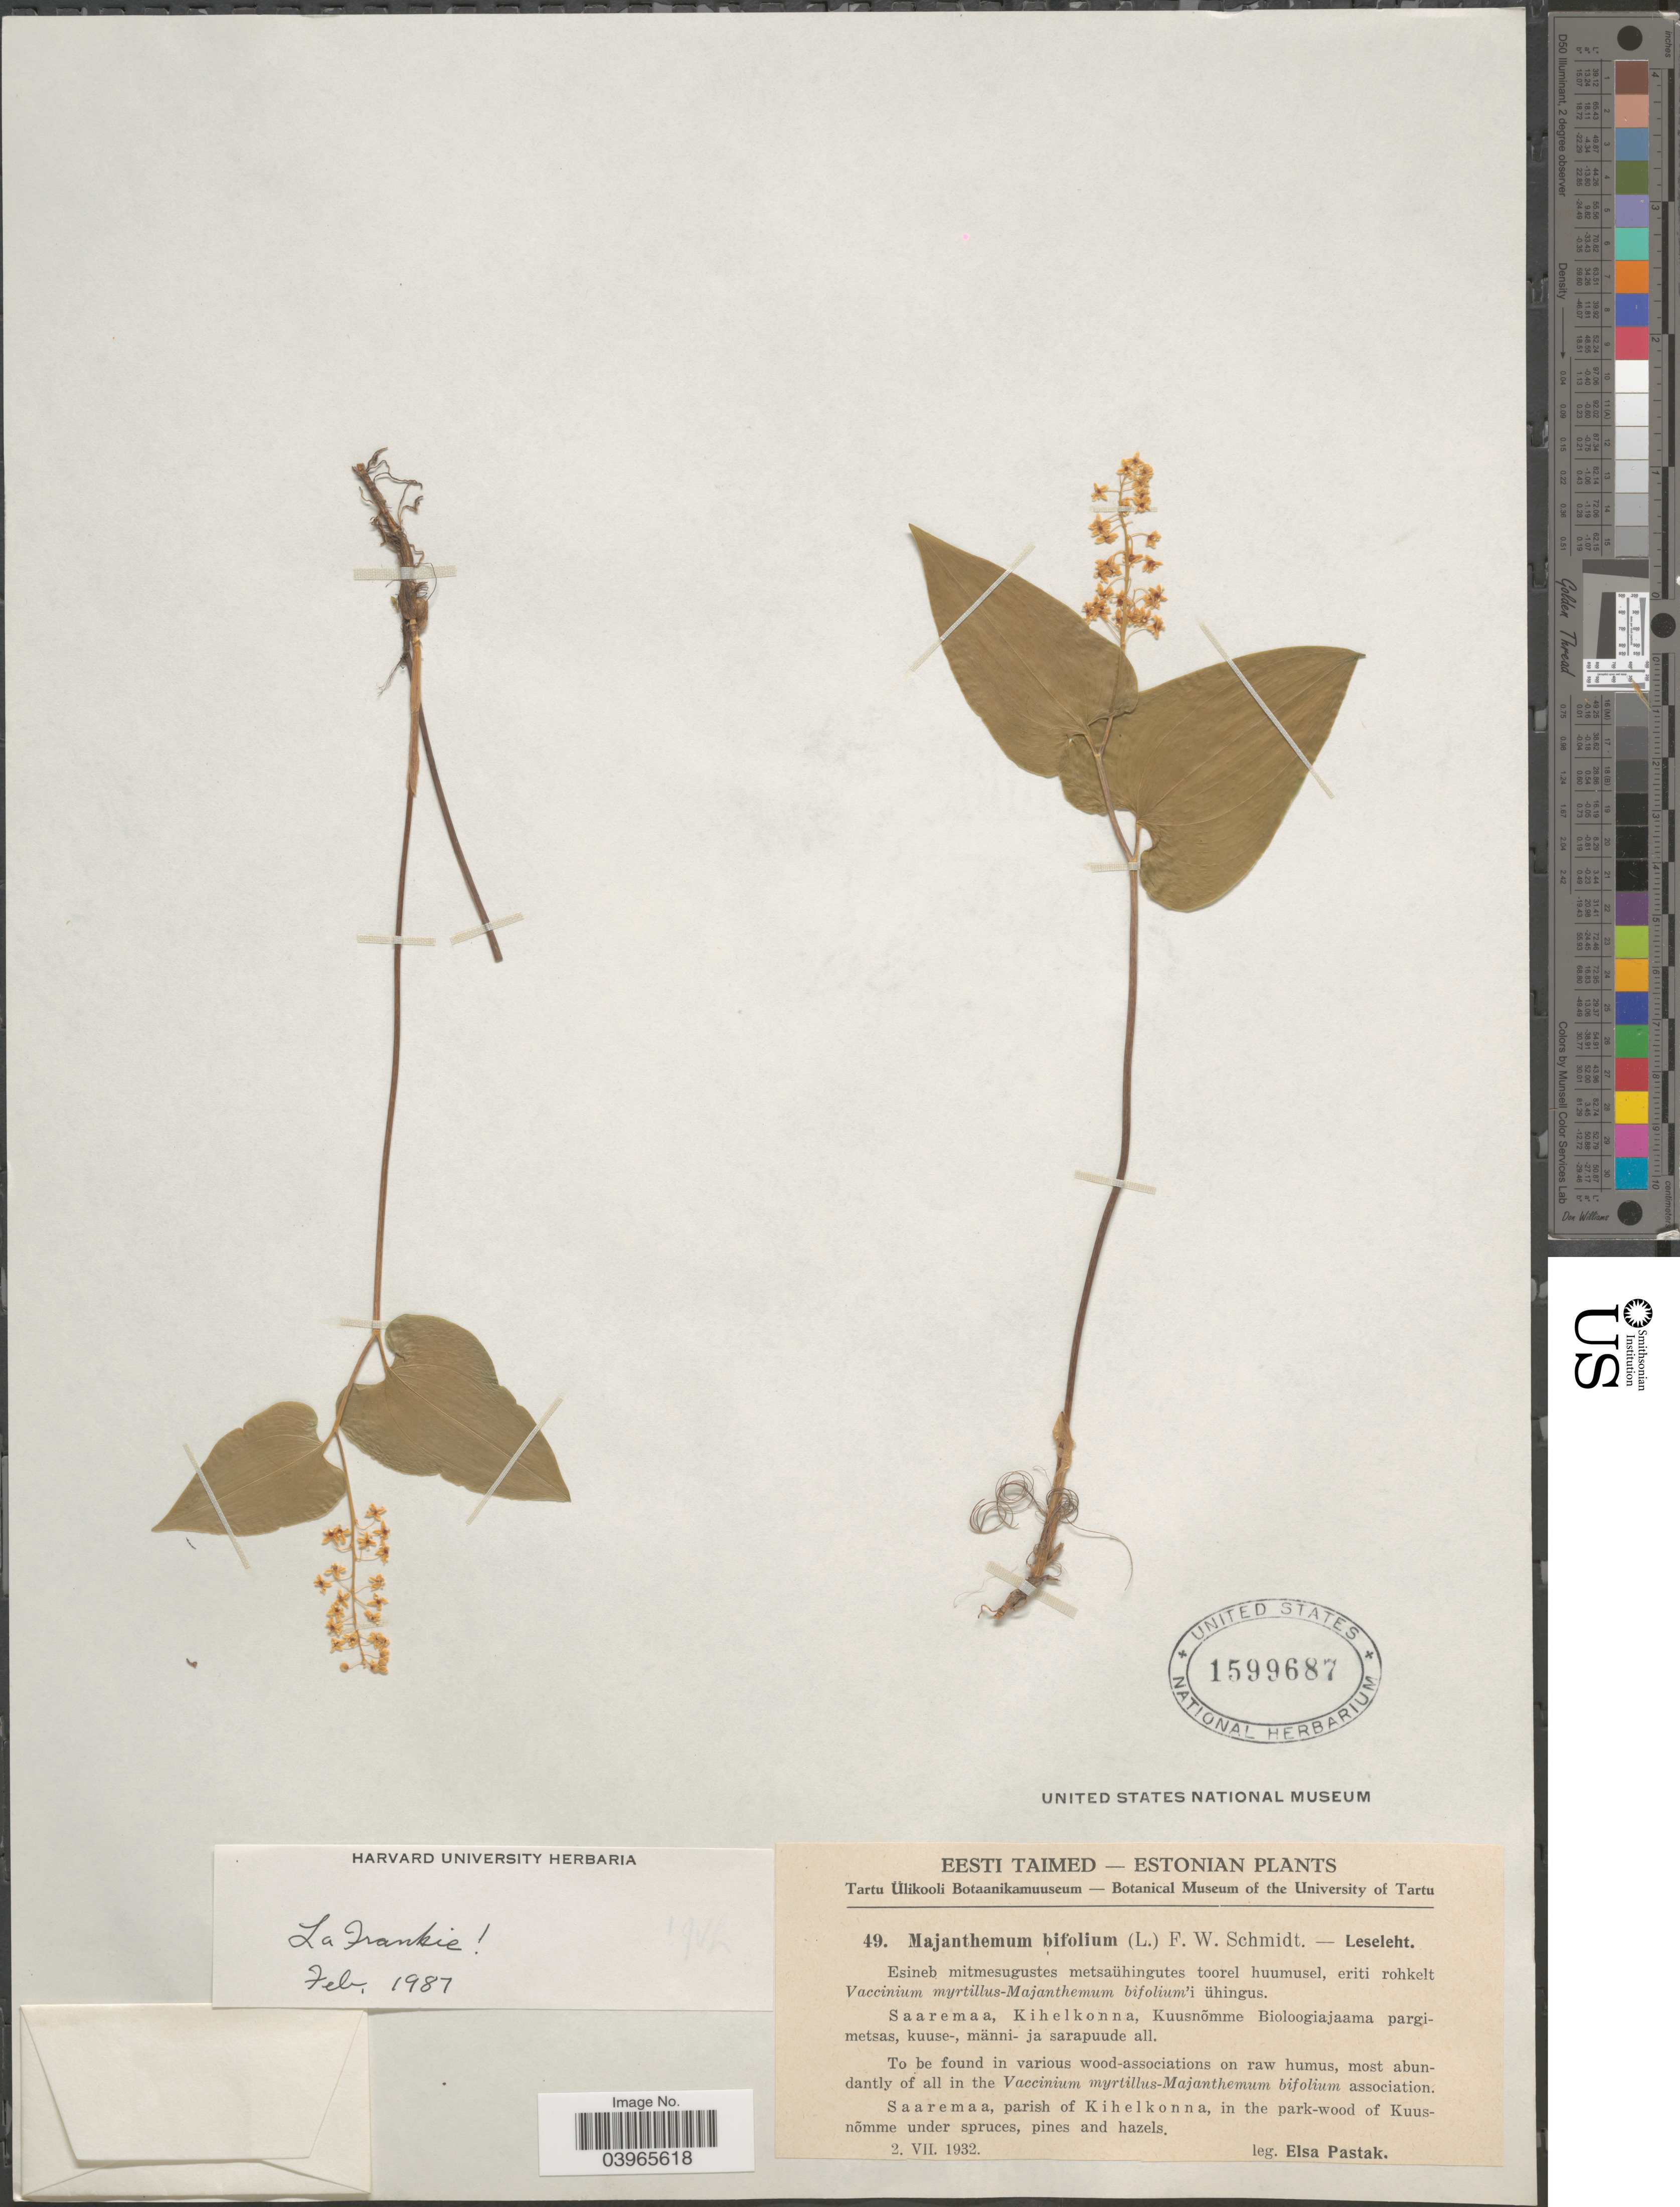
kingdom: Plantae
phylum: Tracheophyta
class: Liliopsida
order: Asparagales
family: Asparagaceae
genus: Maianthemum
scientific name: Maianthemum bifolium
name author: (L.) F.W. Schmidt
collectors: E. Pastak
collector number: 49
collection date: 1932-07-02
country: Estonia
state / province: Saare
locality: Saaremaa, parish of Kihelkonna, in the park-wood of Kuusnõmme under spruces, pines and hazels.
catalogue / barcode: US 1599687